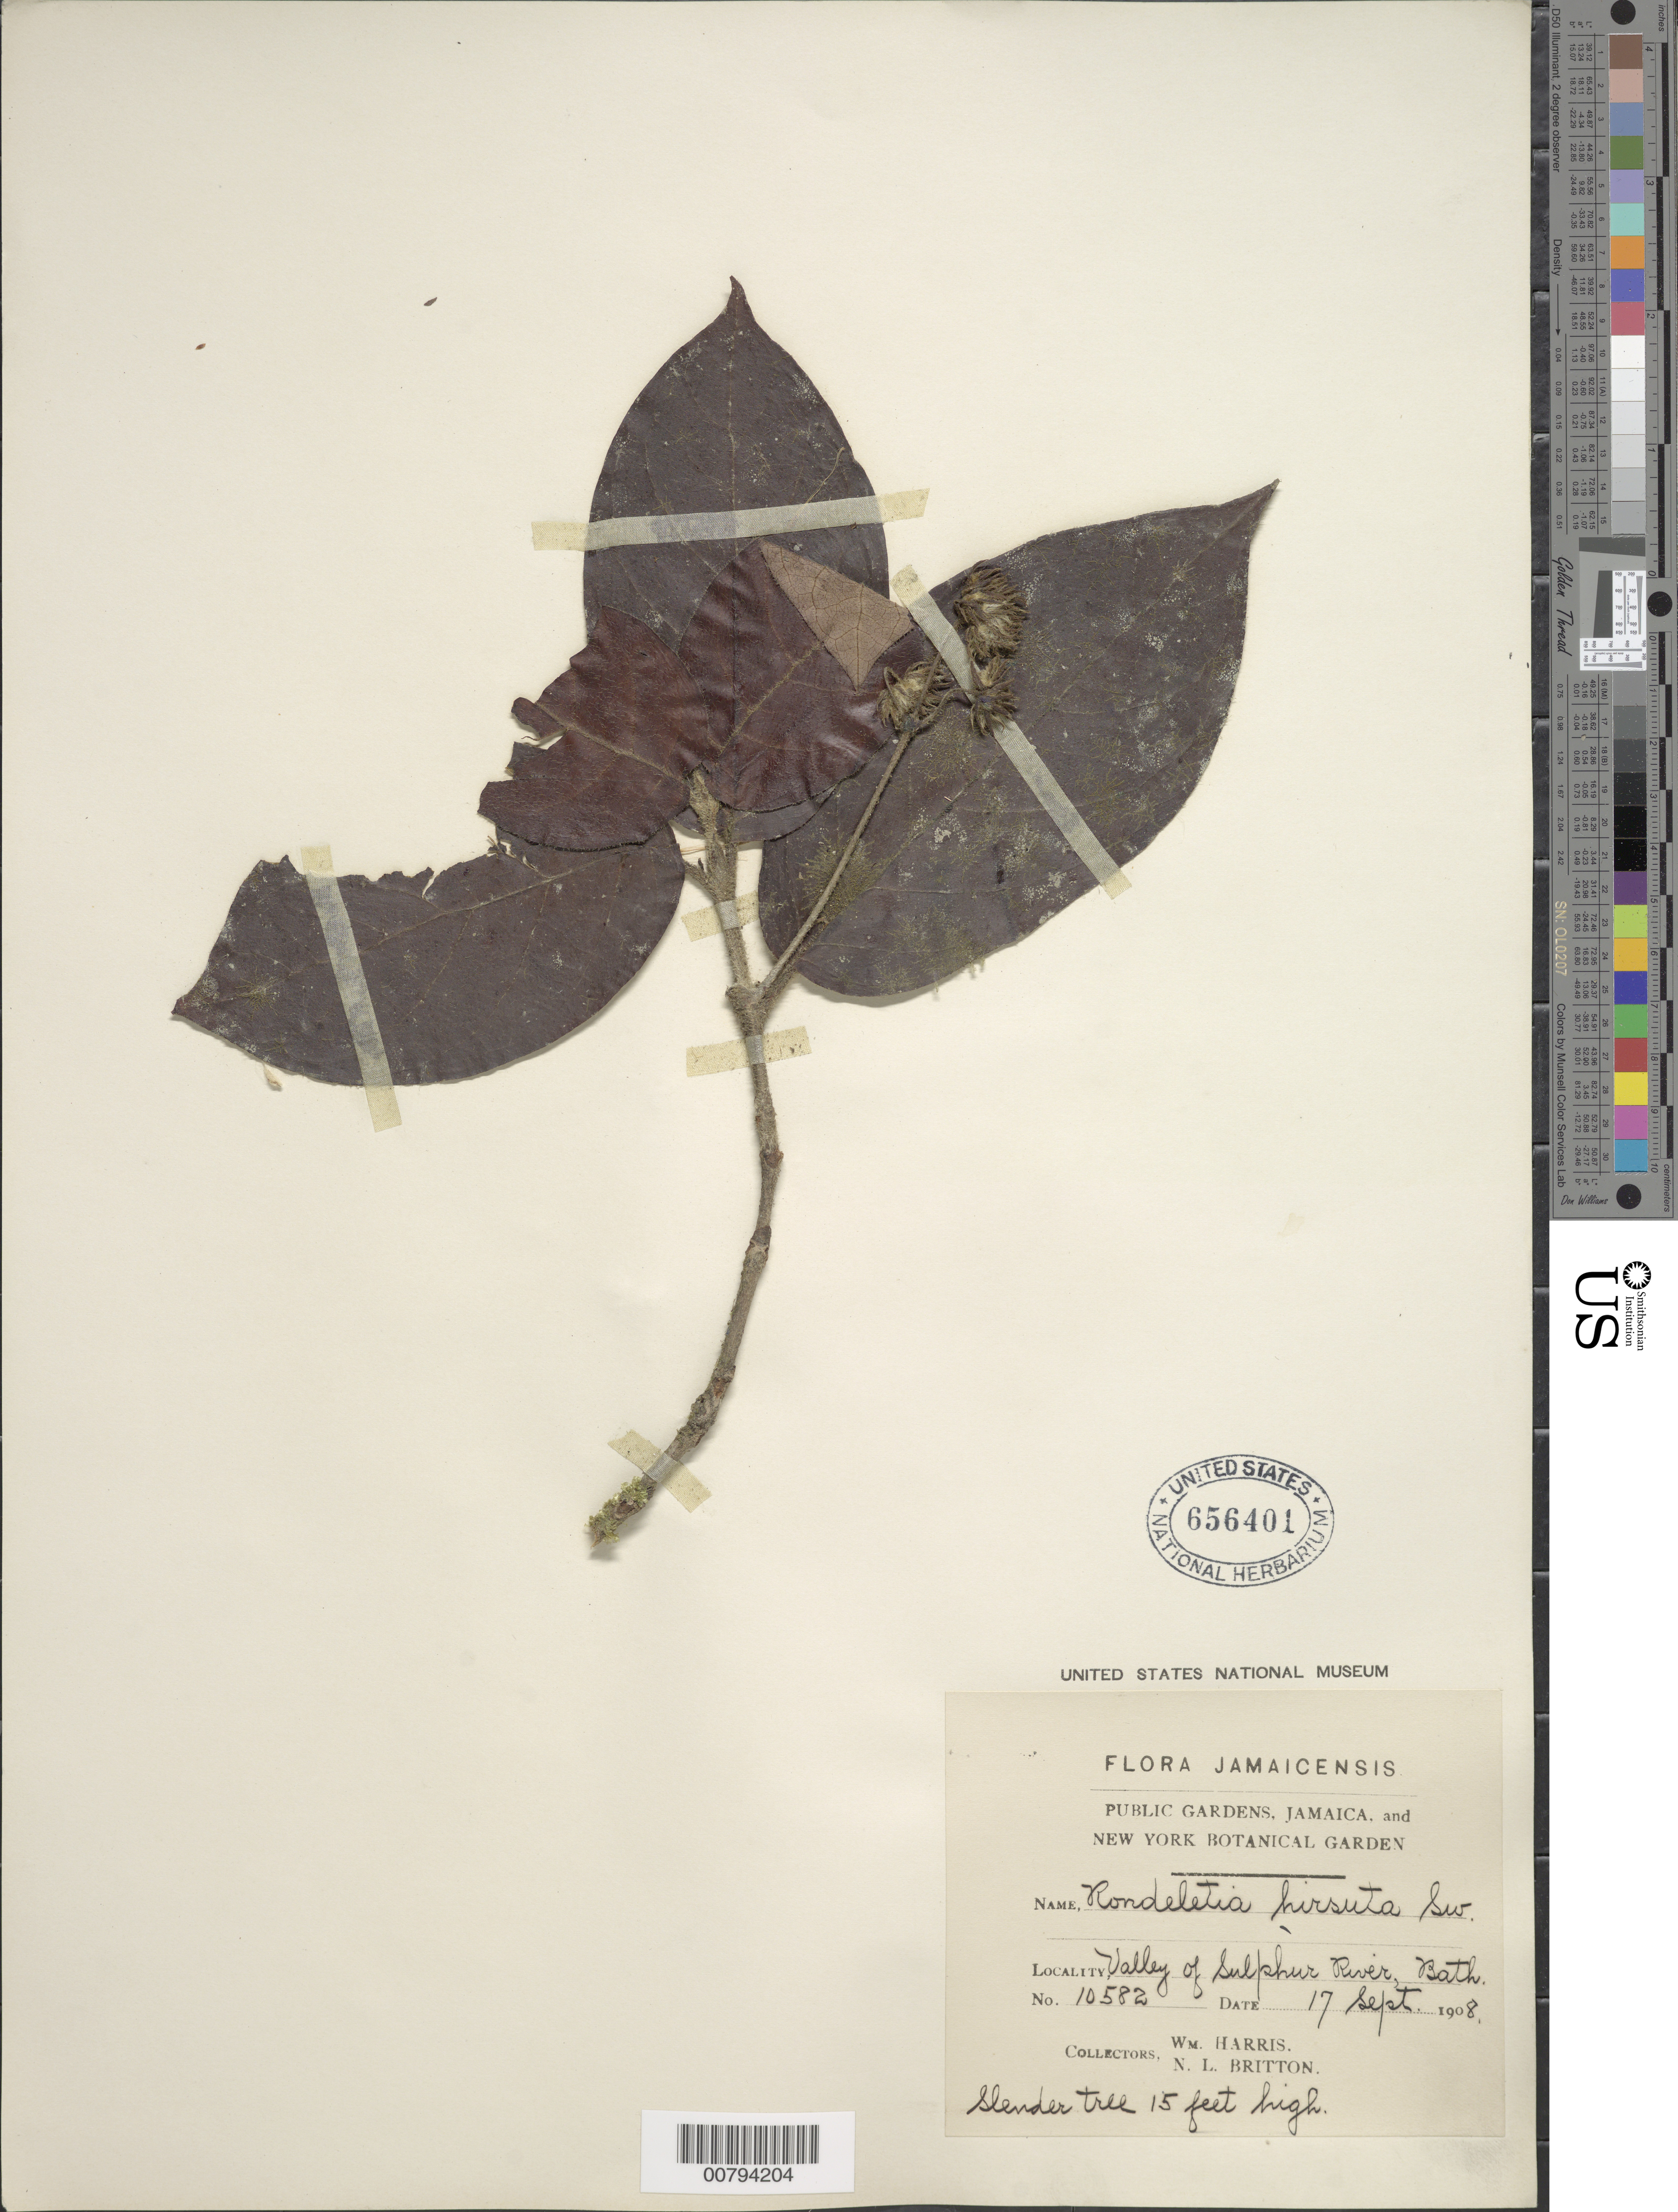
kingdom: Plantae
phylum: Tracheophyta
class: Magnoliopsida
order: Gentianales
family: Rubiaceae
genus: Rondeletia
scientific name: Rondeletia hirsuta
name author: Sw.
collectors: W. H. Harris & N. Britton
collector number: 10582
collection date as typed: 17 Sep 1908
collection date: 1908-09-17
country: Jamaica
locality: Valley of Sulphur River, Bath.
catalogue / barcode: US 656401